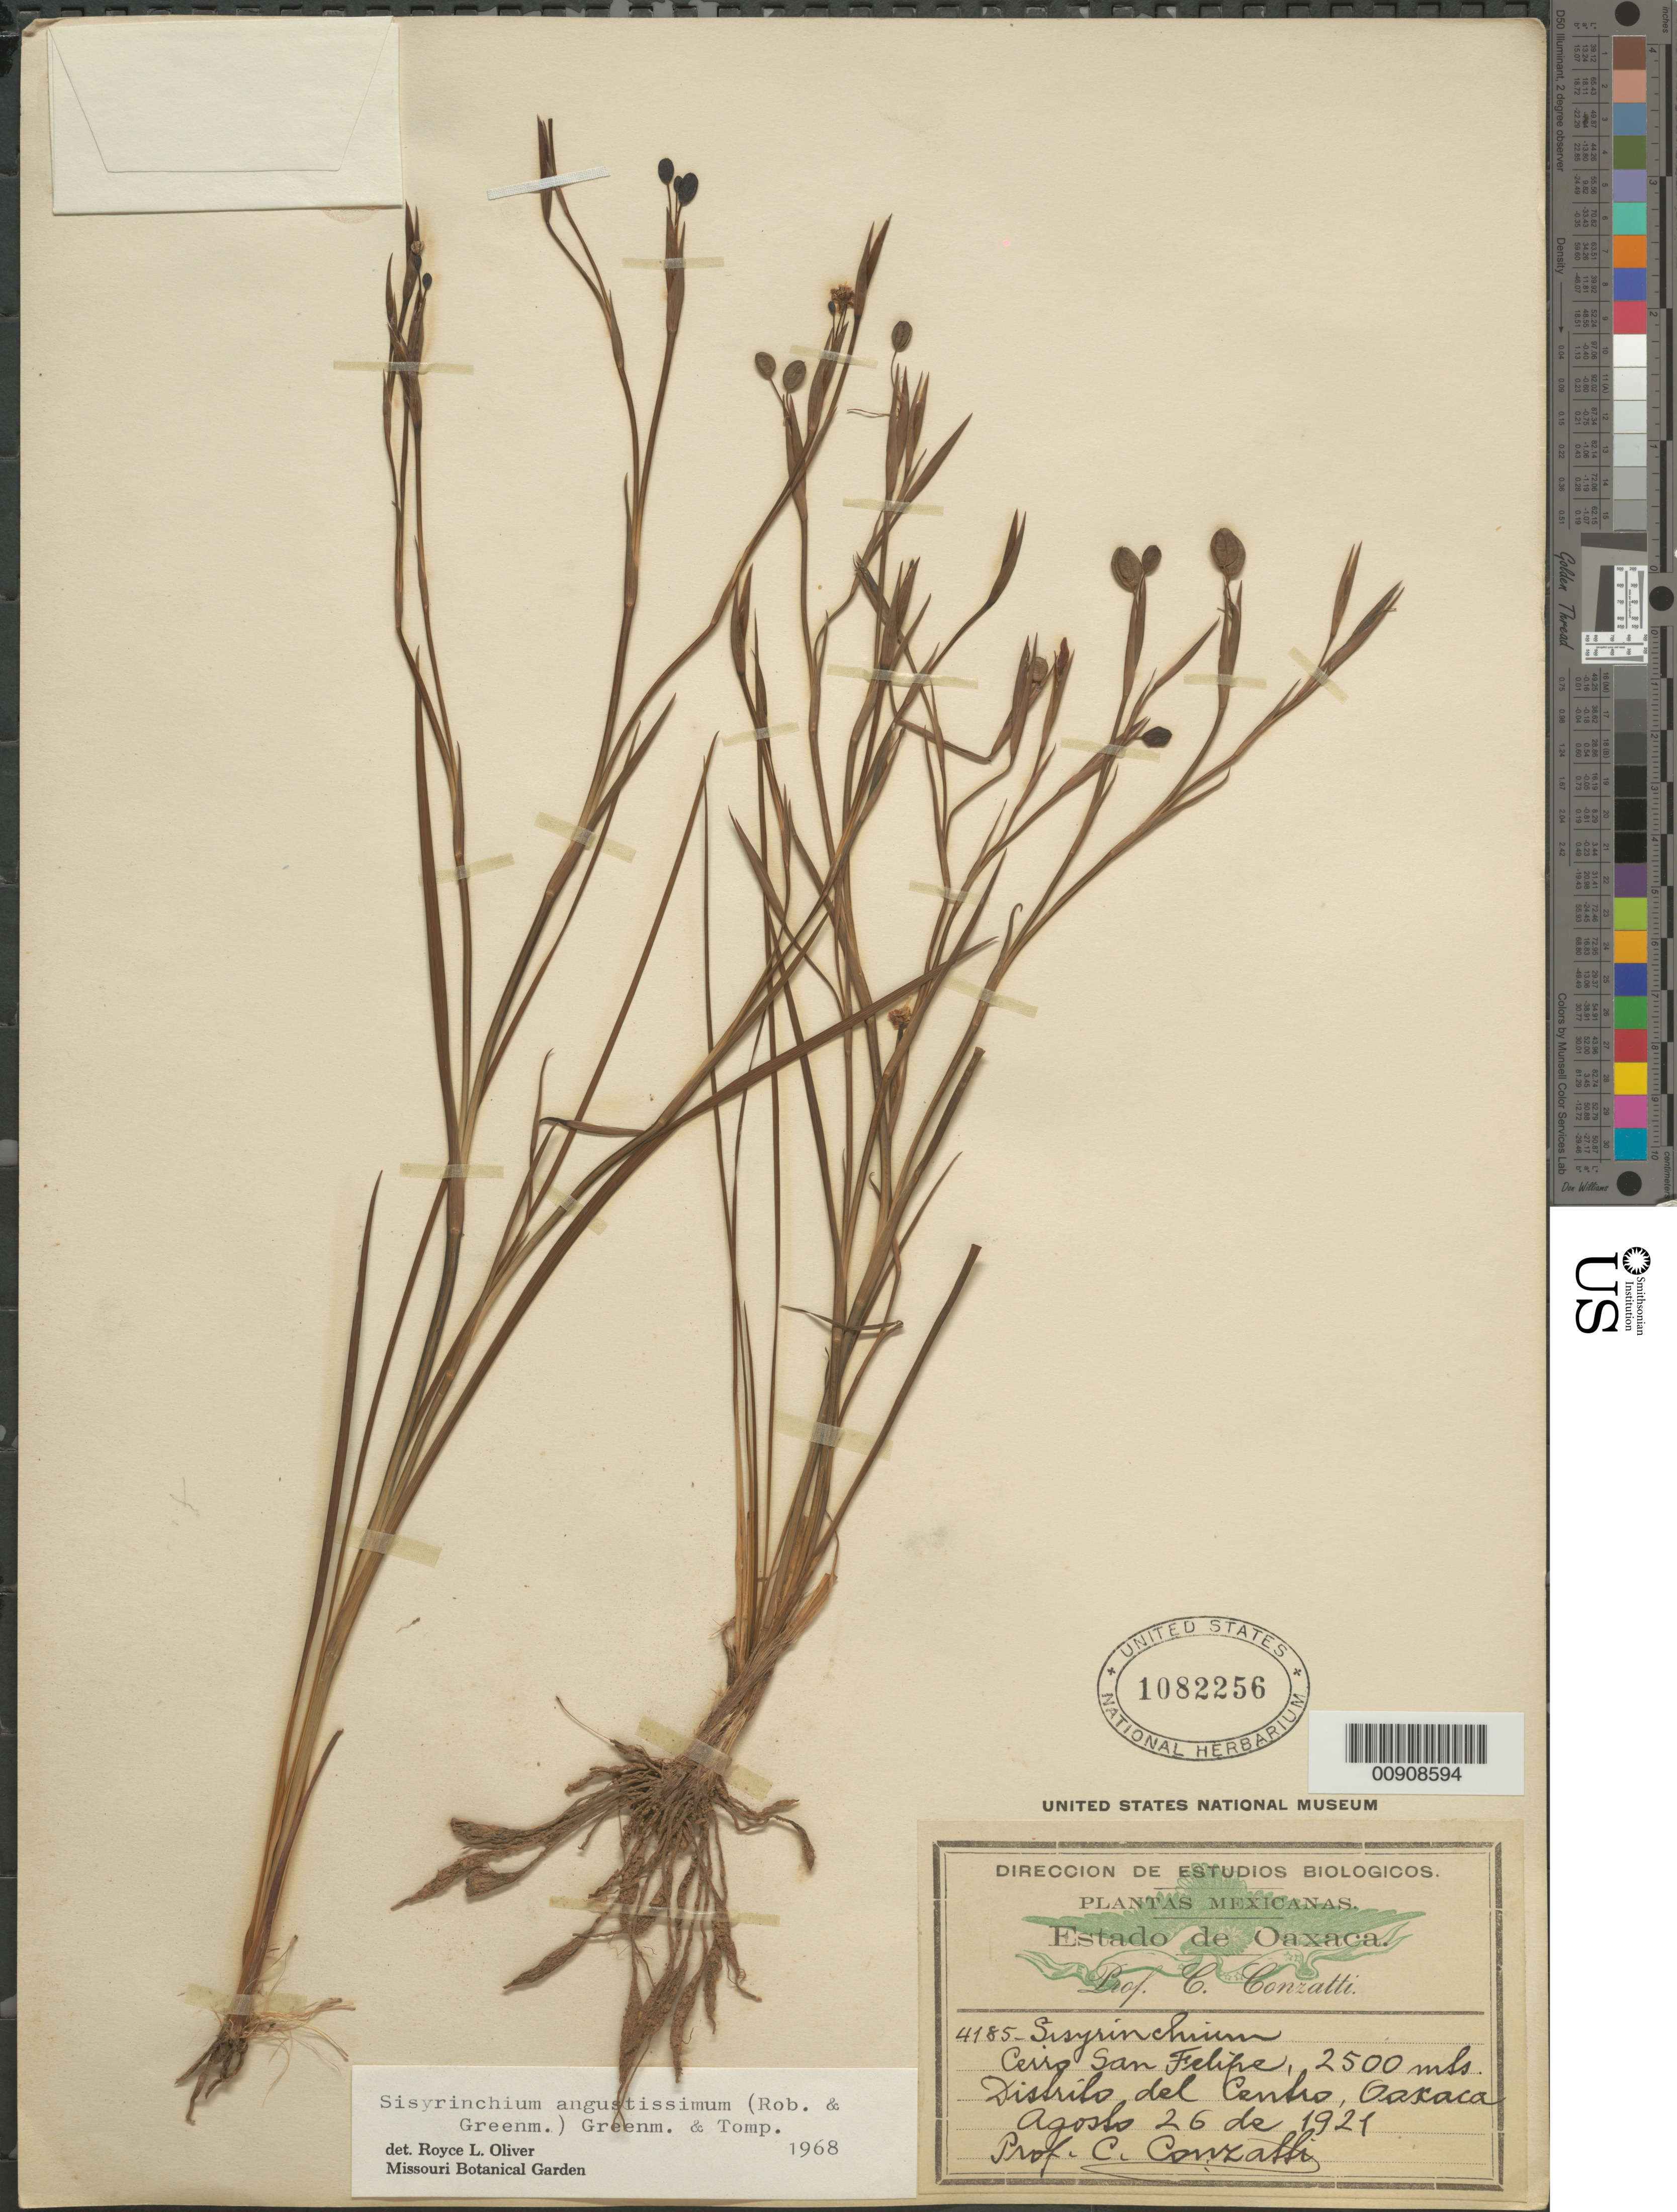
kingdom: Plantae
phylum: Tracheophyta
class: Liliopsida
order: Asparagales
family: Iridaceae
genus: Sisyrinchium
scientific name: Sisyrinchium angustissimum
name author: (B.L. Rob.) Greenm. & C.H. Thomps.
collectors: C. Conzatti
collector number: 4185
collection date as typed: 26 Aug 1921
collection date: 1921-08-26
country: Mexico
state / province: Oaxaca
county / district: Centro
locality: Cerro San Felipe, Distrito del Centro, Oaxaca.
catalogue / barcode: US 1082256